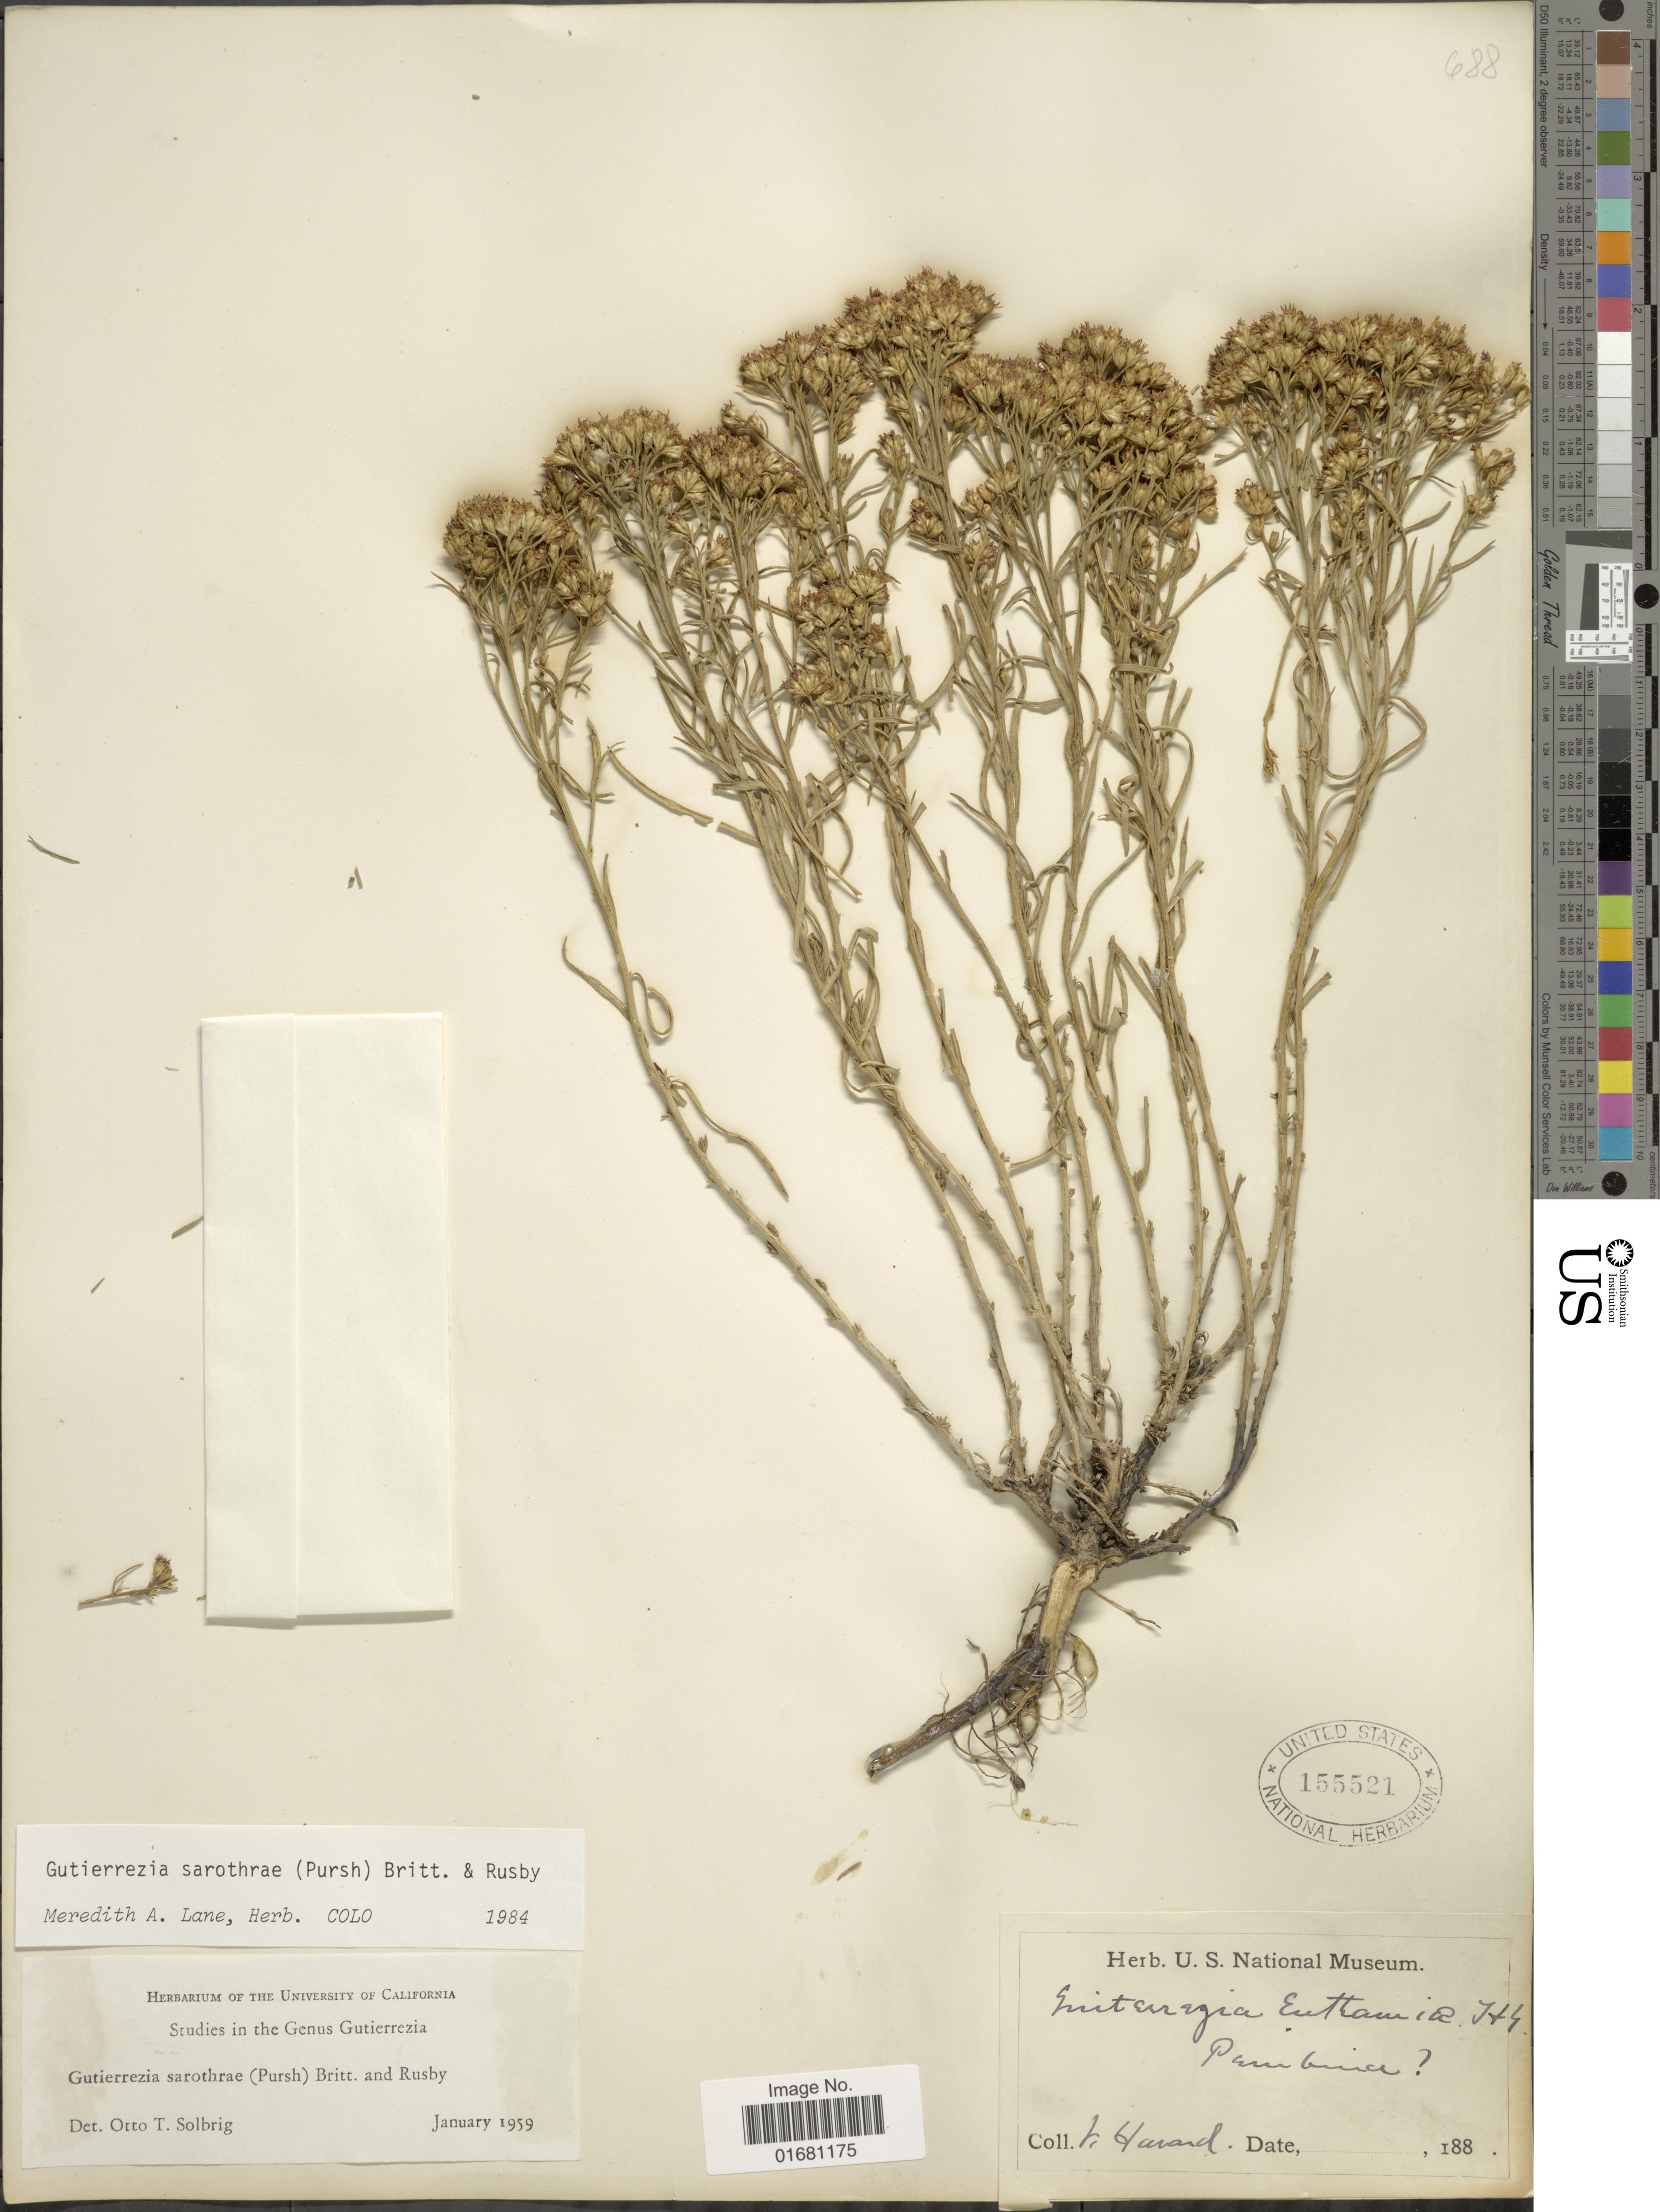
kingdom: Plantae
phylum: Tracheophyta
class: Magnoliopsida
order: Asterales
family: Asteraceae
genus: Gutierrezia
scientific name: Gutierrezia sarothrae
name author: (Pursh) Britton & Rusby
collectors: V. Harvard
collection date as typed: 188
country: United States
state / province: North Dakota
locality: Pembina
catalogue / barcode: US 155521